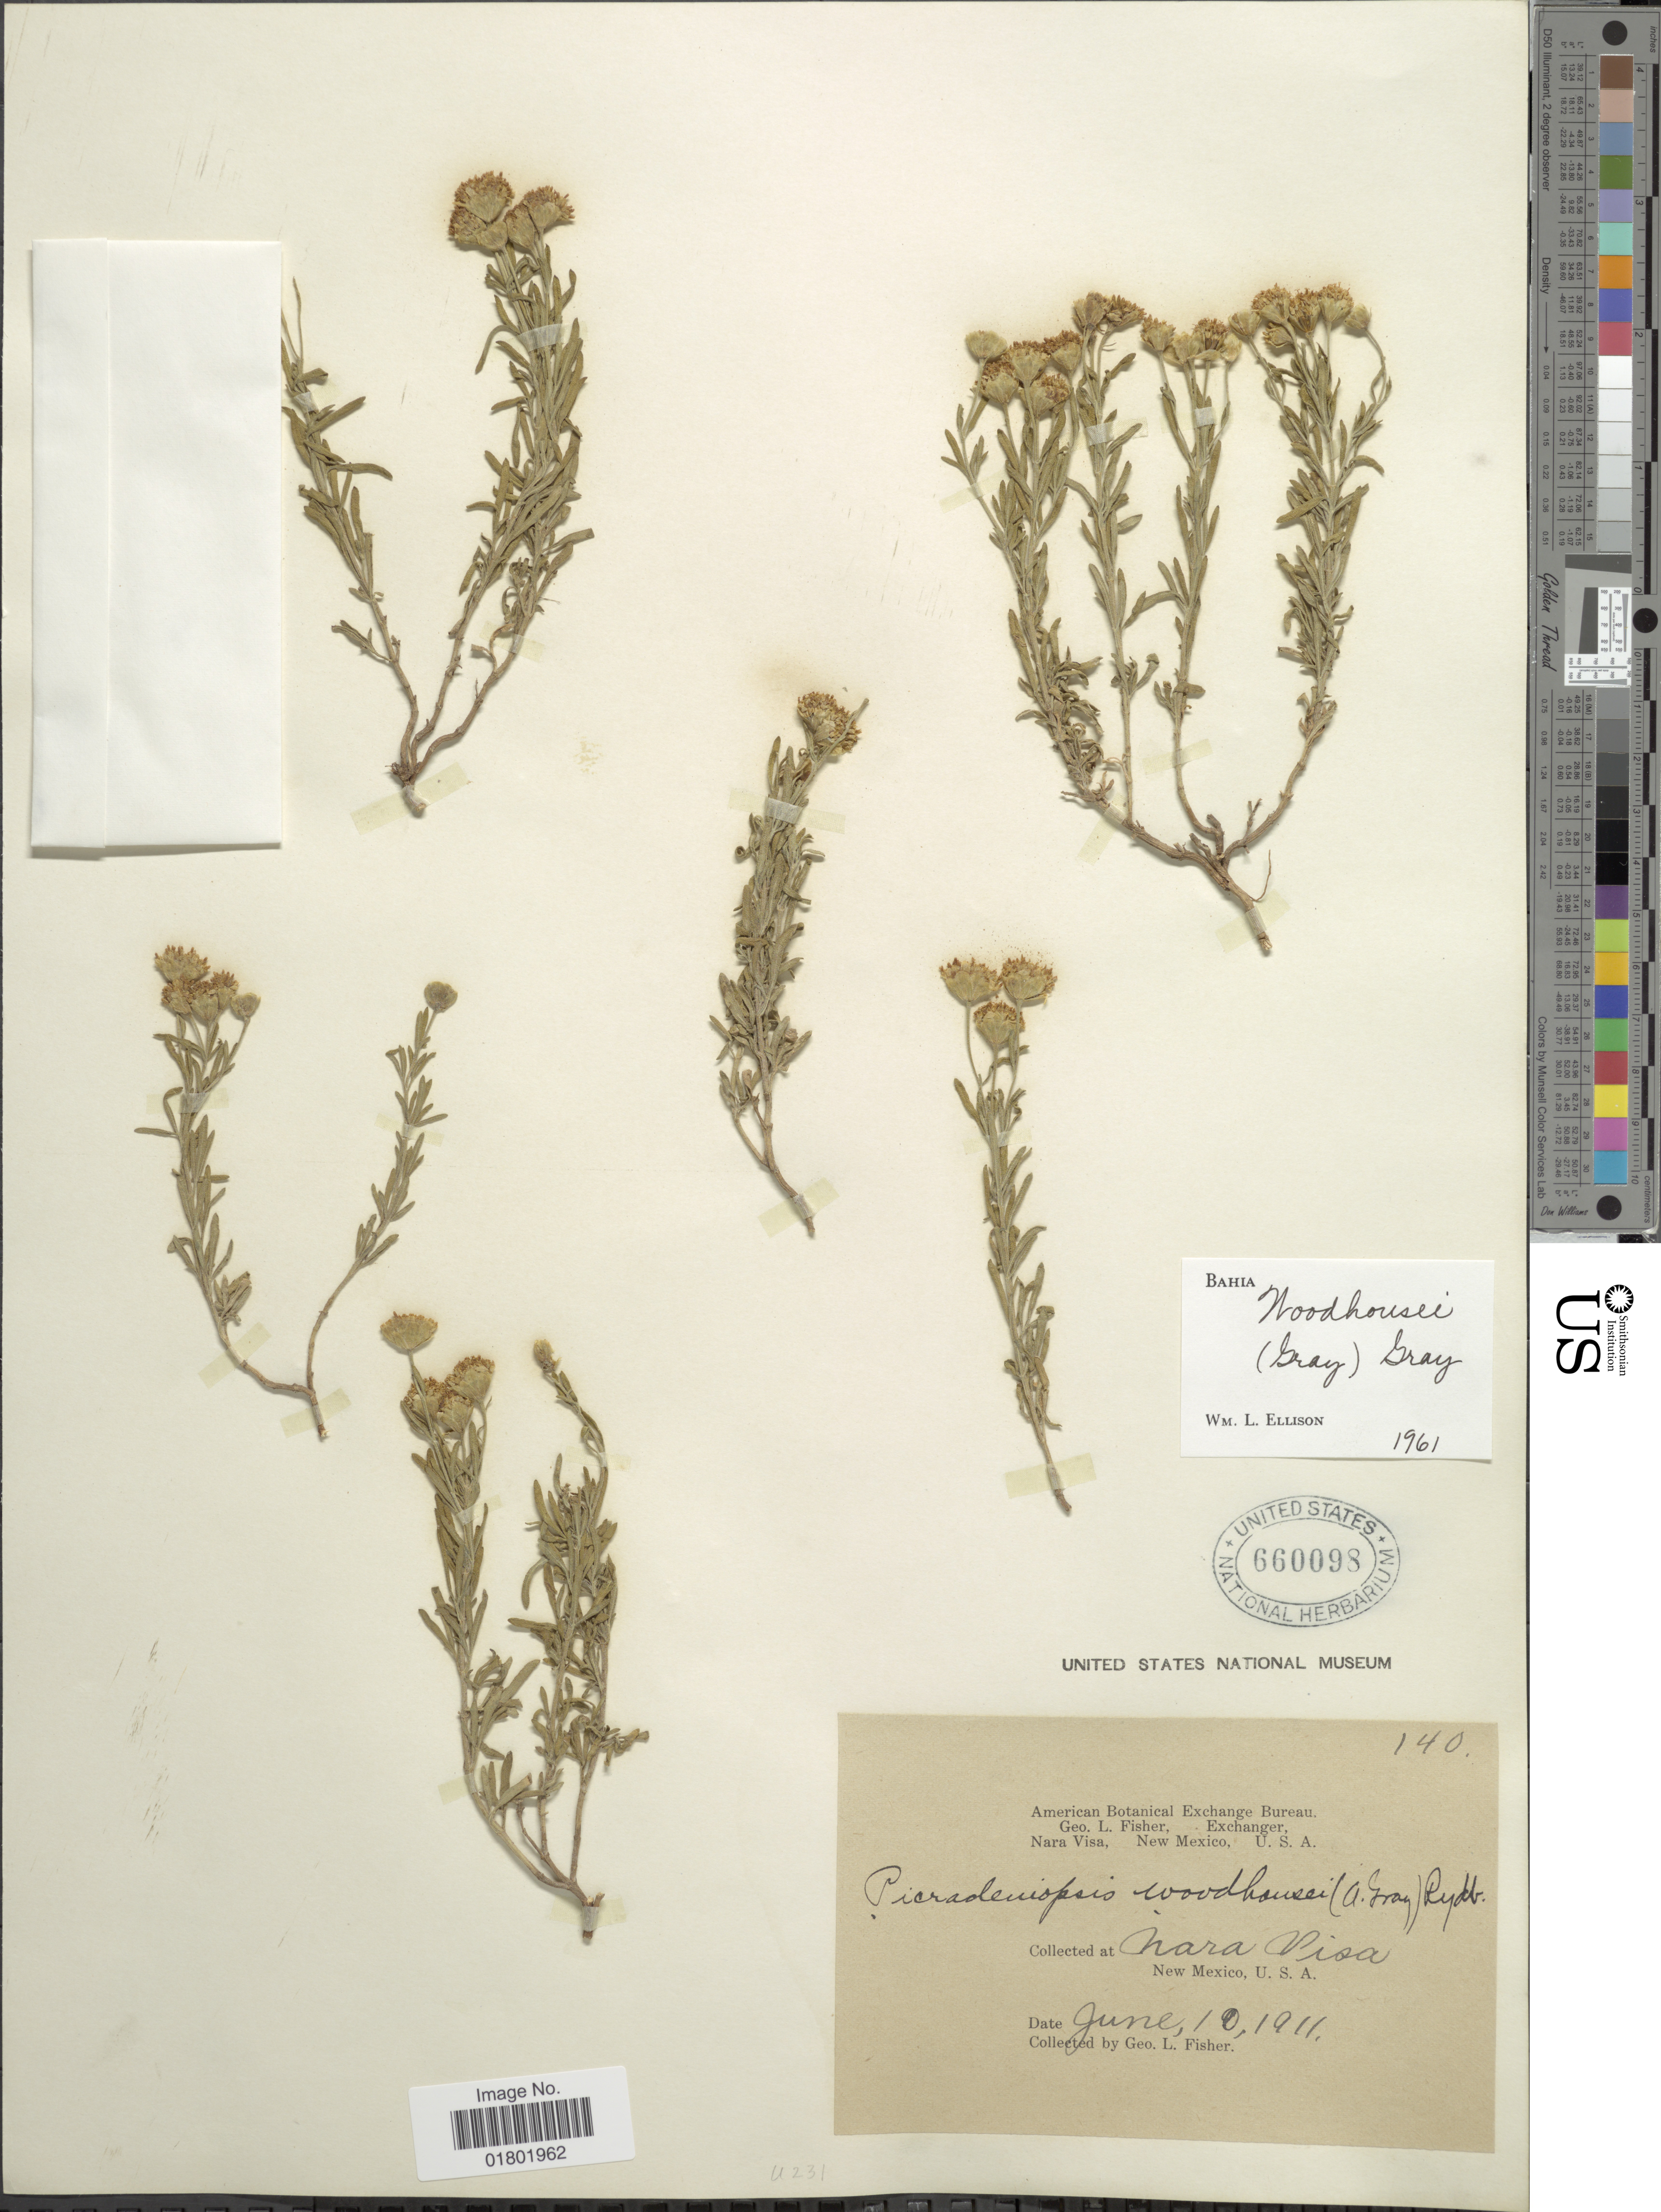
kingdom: Plantae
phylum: Tracheophyta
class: Magnoliopsida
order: Asterales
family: Asteraceae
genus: Bahia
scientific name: Bahia woodhousei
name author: A. Gray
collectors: G. L. Fisher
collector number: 140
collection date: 1911-06-10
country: United States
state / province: New Mexico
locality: Nara Vista, New Mexico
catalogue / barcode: US 660098